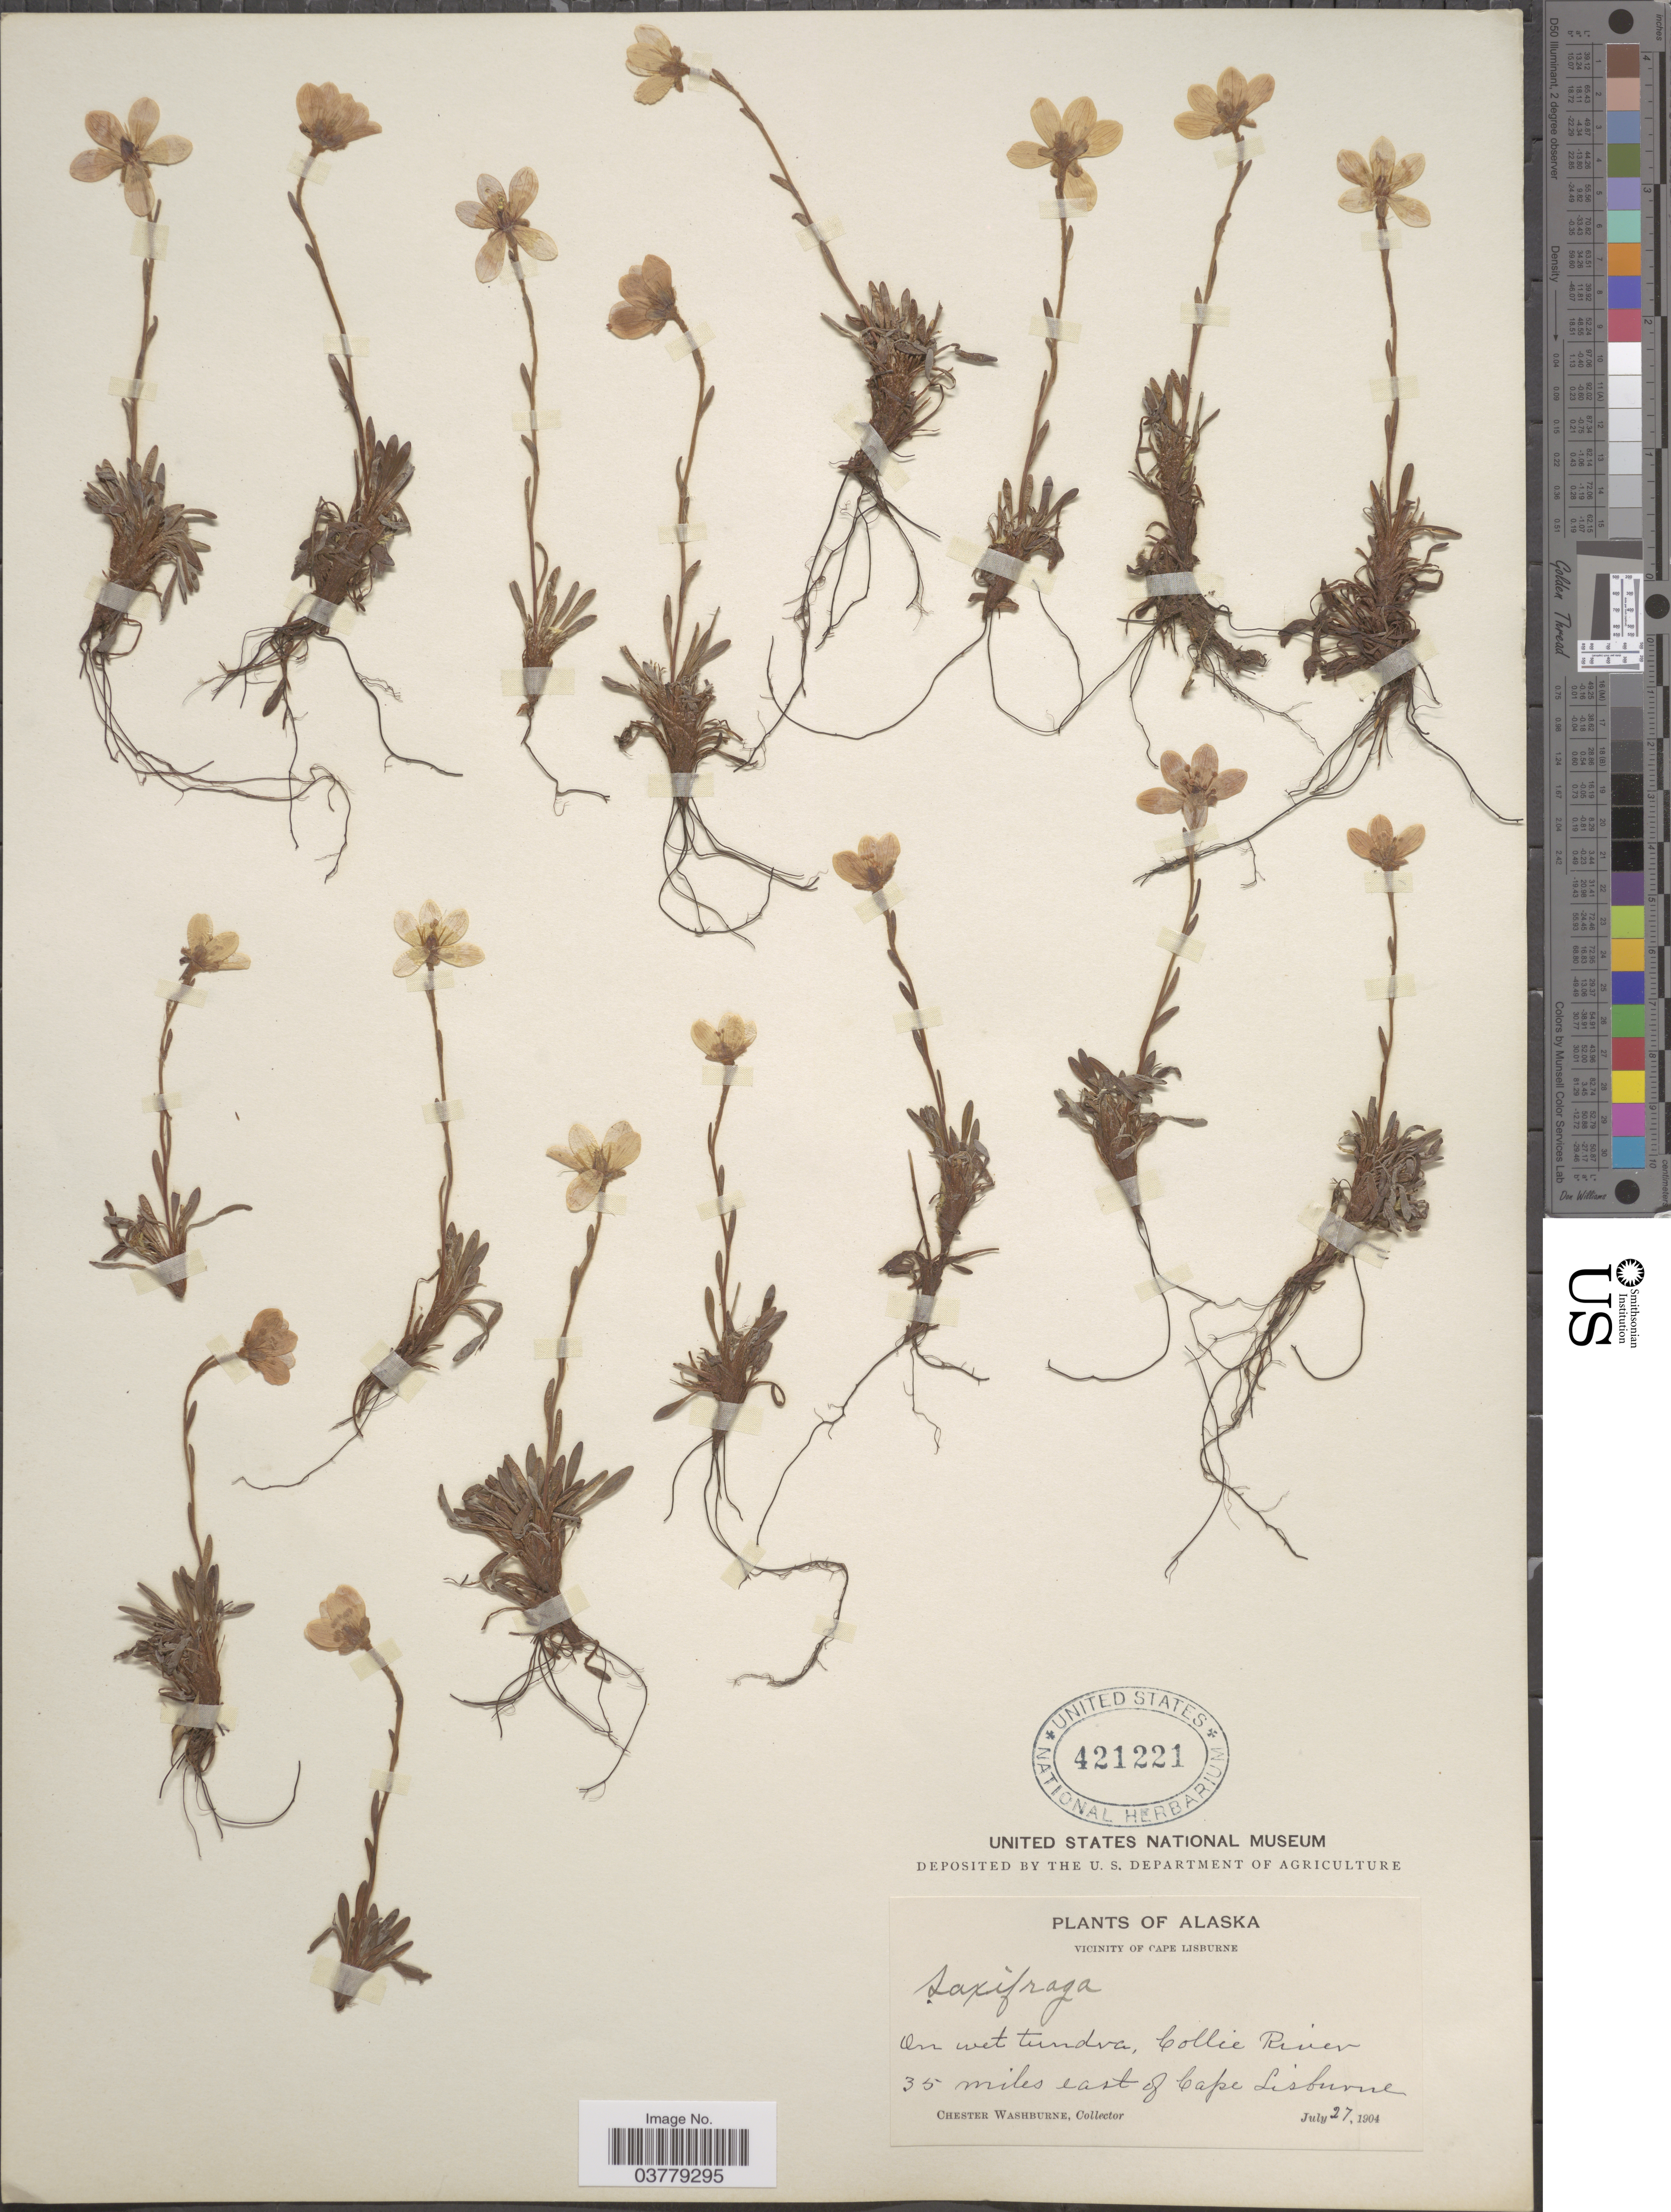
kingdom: Plantae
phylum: Tracheophyta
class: Magnoliopsida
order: Saxifragales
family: Saxifragaceae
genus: Saxifraga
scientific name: Saxifraga hirculus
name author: L.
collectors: C. Washburne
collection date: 1904-07-27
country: United States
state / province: Alaska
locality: Vicinity of Cape Lisburne. On wet tundra, Collie River 35 miles east of Cape Lisburne.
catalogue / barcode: US 421221